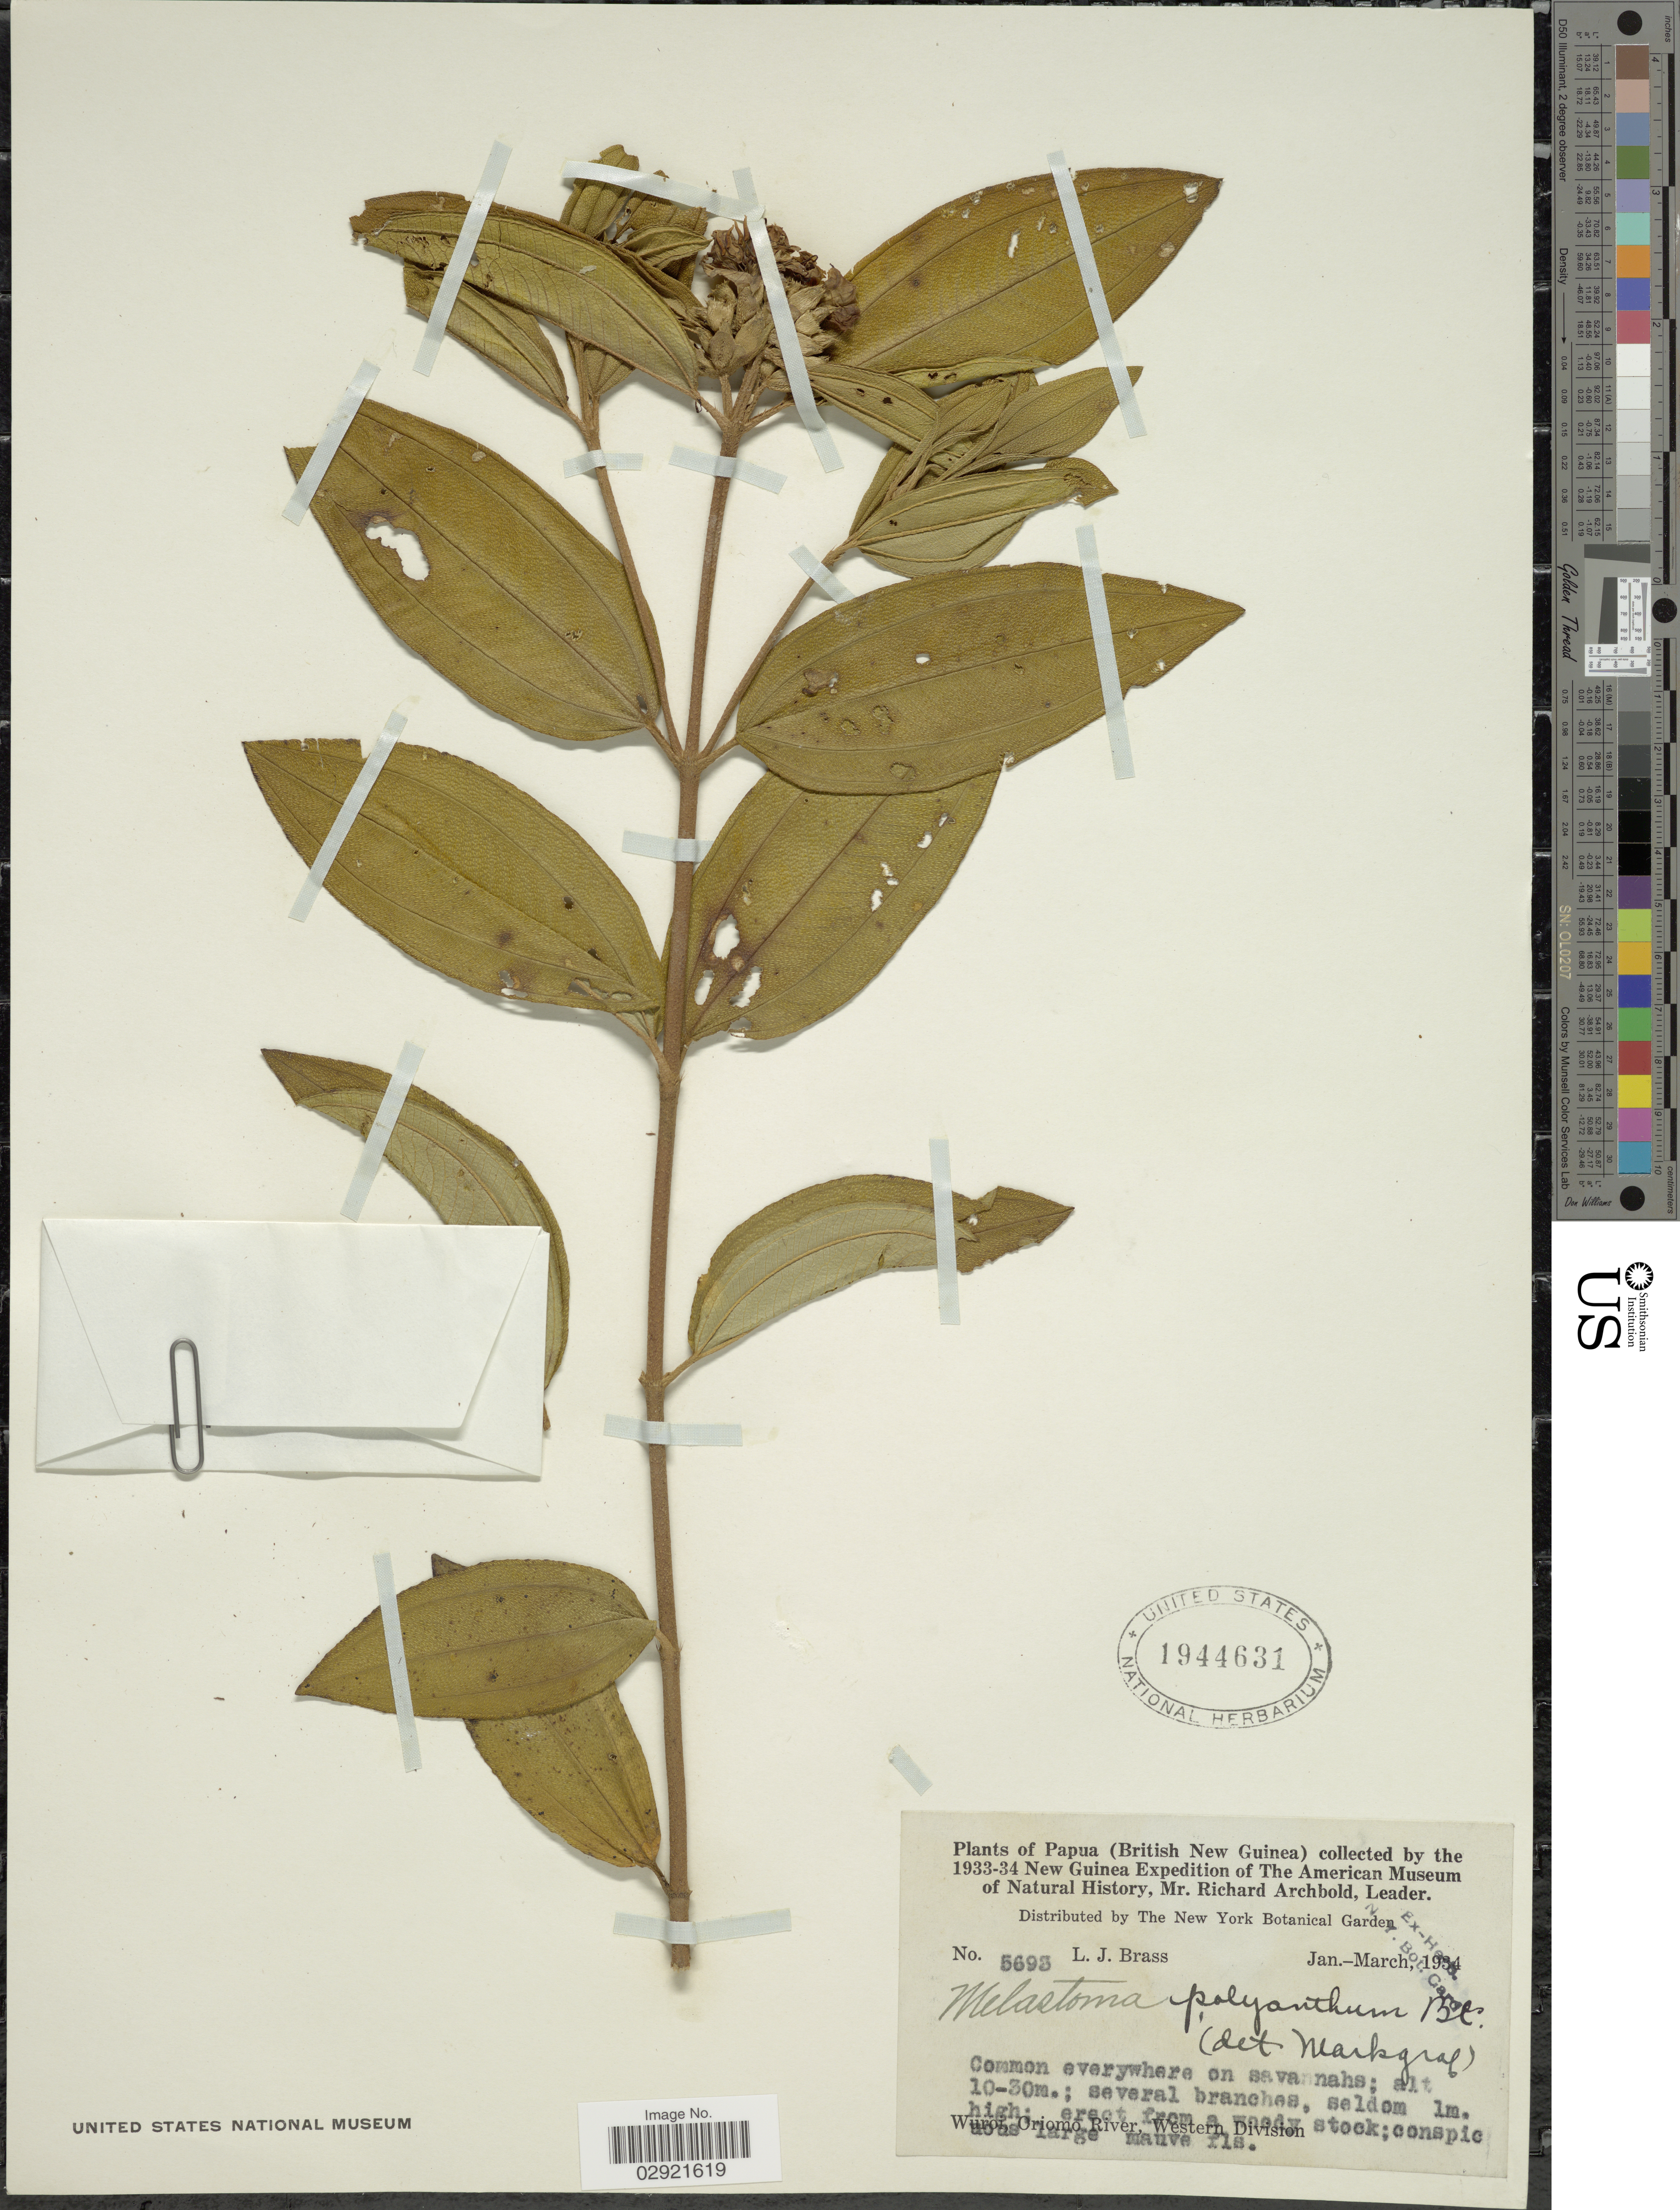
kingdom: Plantae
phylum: Tracheophyta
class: Magnoliopsida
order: Myrtales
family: Melastomataceae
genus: Melastoma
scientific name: Melastoma malabathricum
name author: L.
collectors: L. J. Brass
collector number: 5693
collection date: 1934-01/1934-03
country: Papua New Guinea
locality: Papua (British New Guinea). Wuroi, Oriomo River, Western Division.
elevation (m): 10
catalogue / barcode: US 1944631